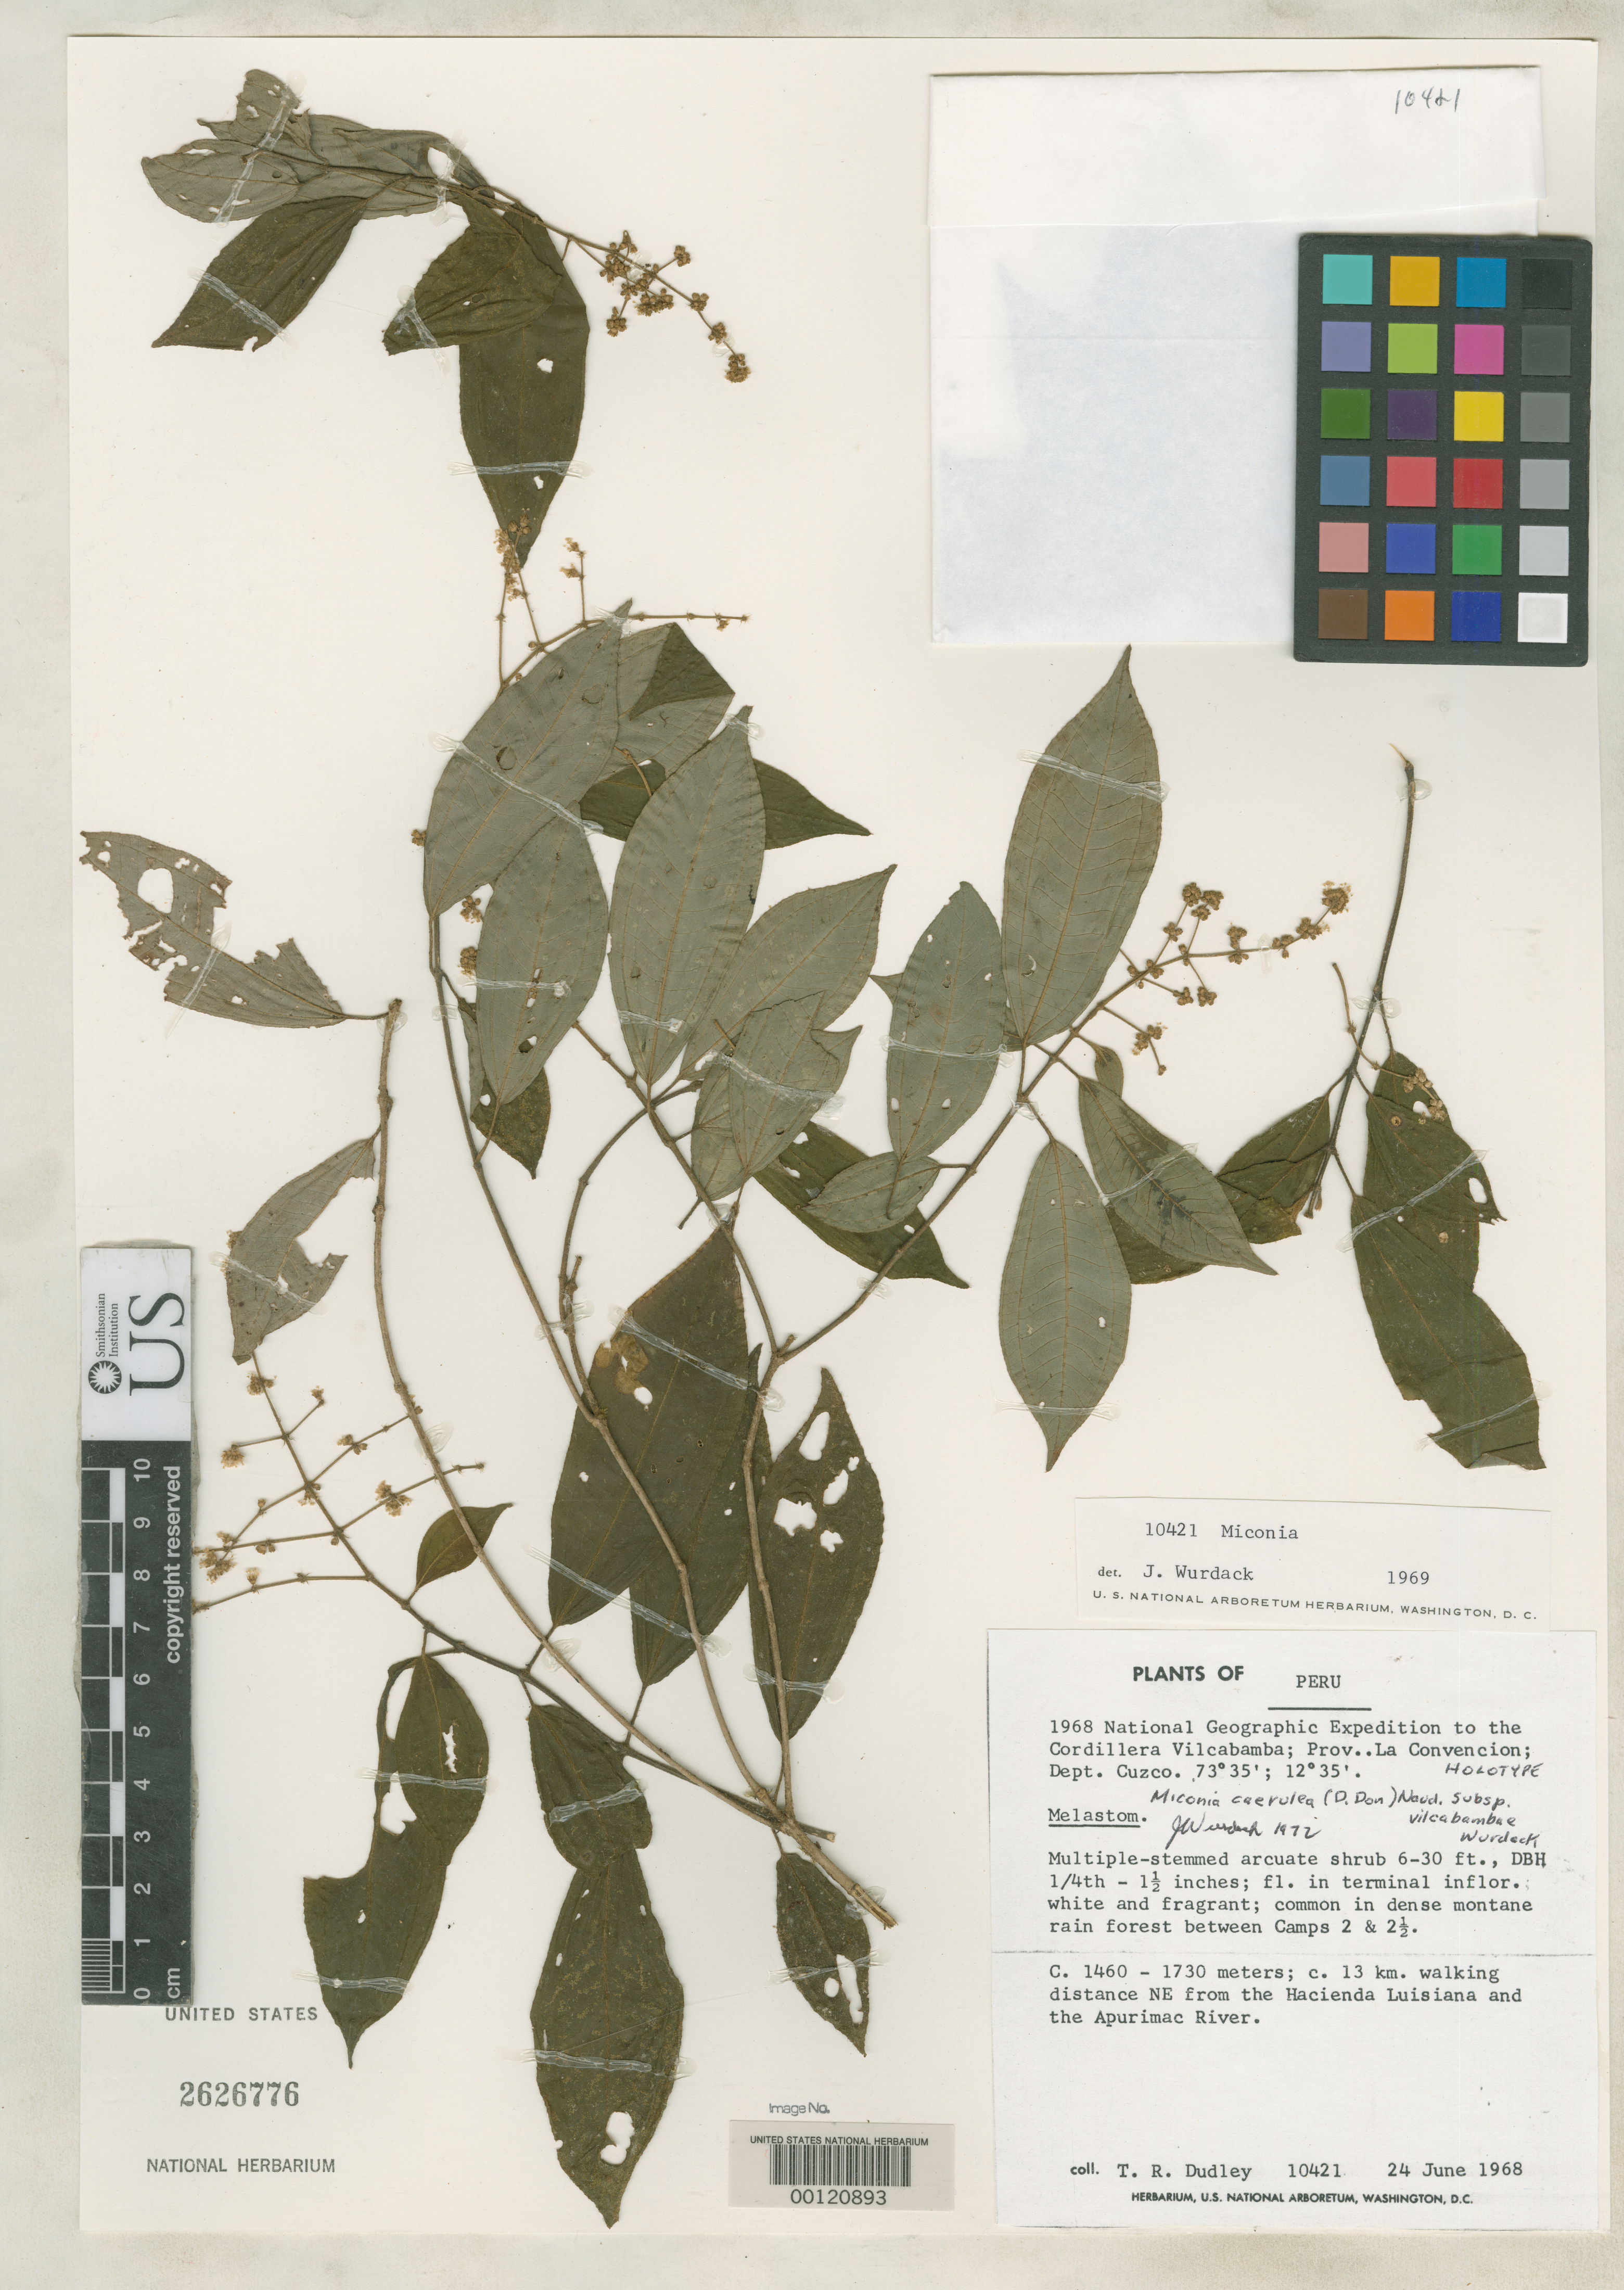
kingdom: Plantae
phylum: Tracheophyta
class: Magnoliopsida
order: Myrtales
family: Melastomataceae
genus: Miconia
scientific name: Miconia caerulea subsp. vilcabambae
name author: Wurdack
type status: Holotype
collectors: T. R. Dudley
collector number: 10421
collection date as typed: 24 Jun 1968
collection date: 1968-06-24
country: Peru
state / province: Cusco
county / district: La Convención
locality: Cordillera Vilcabamba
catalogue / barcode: US 2626776